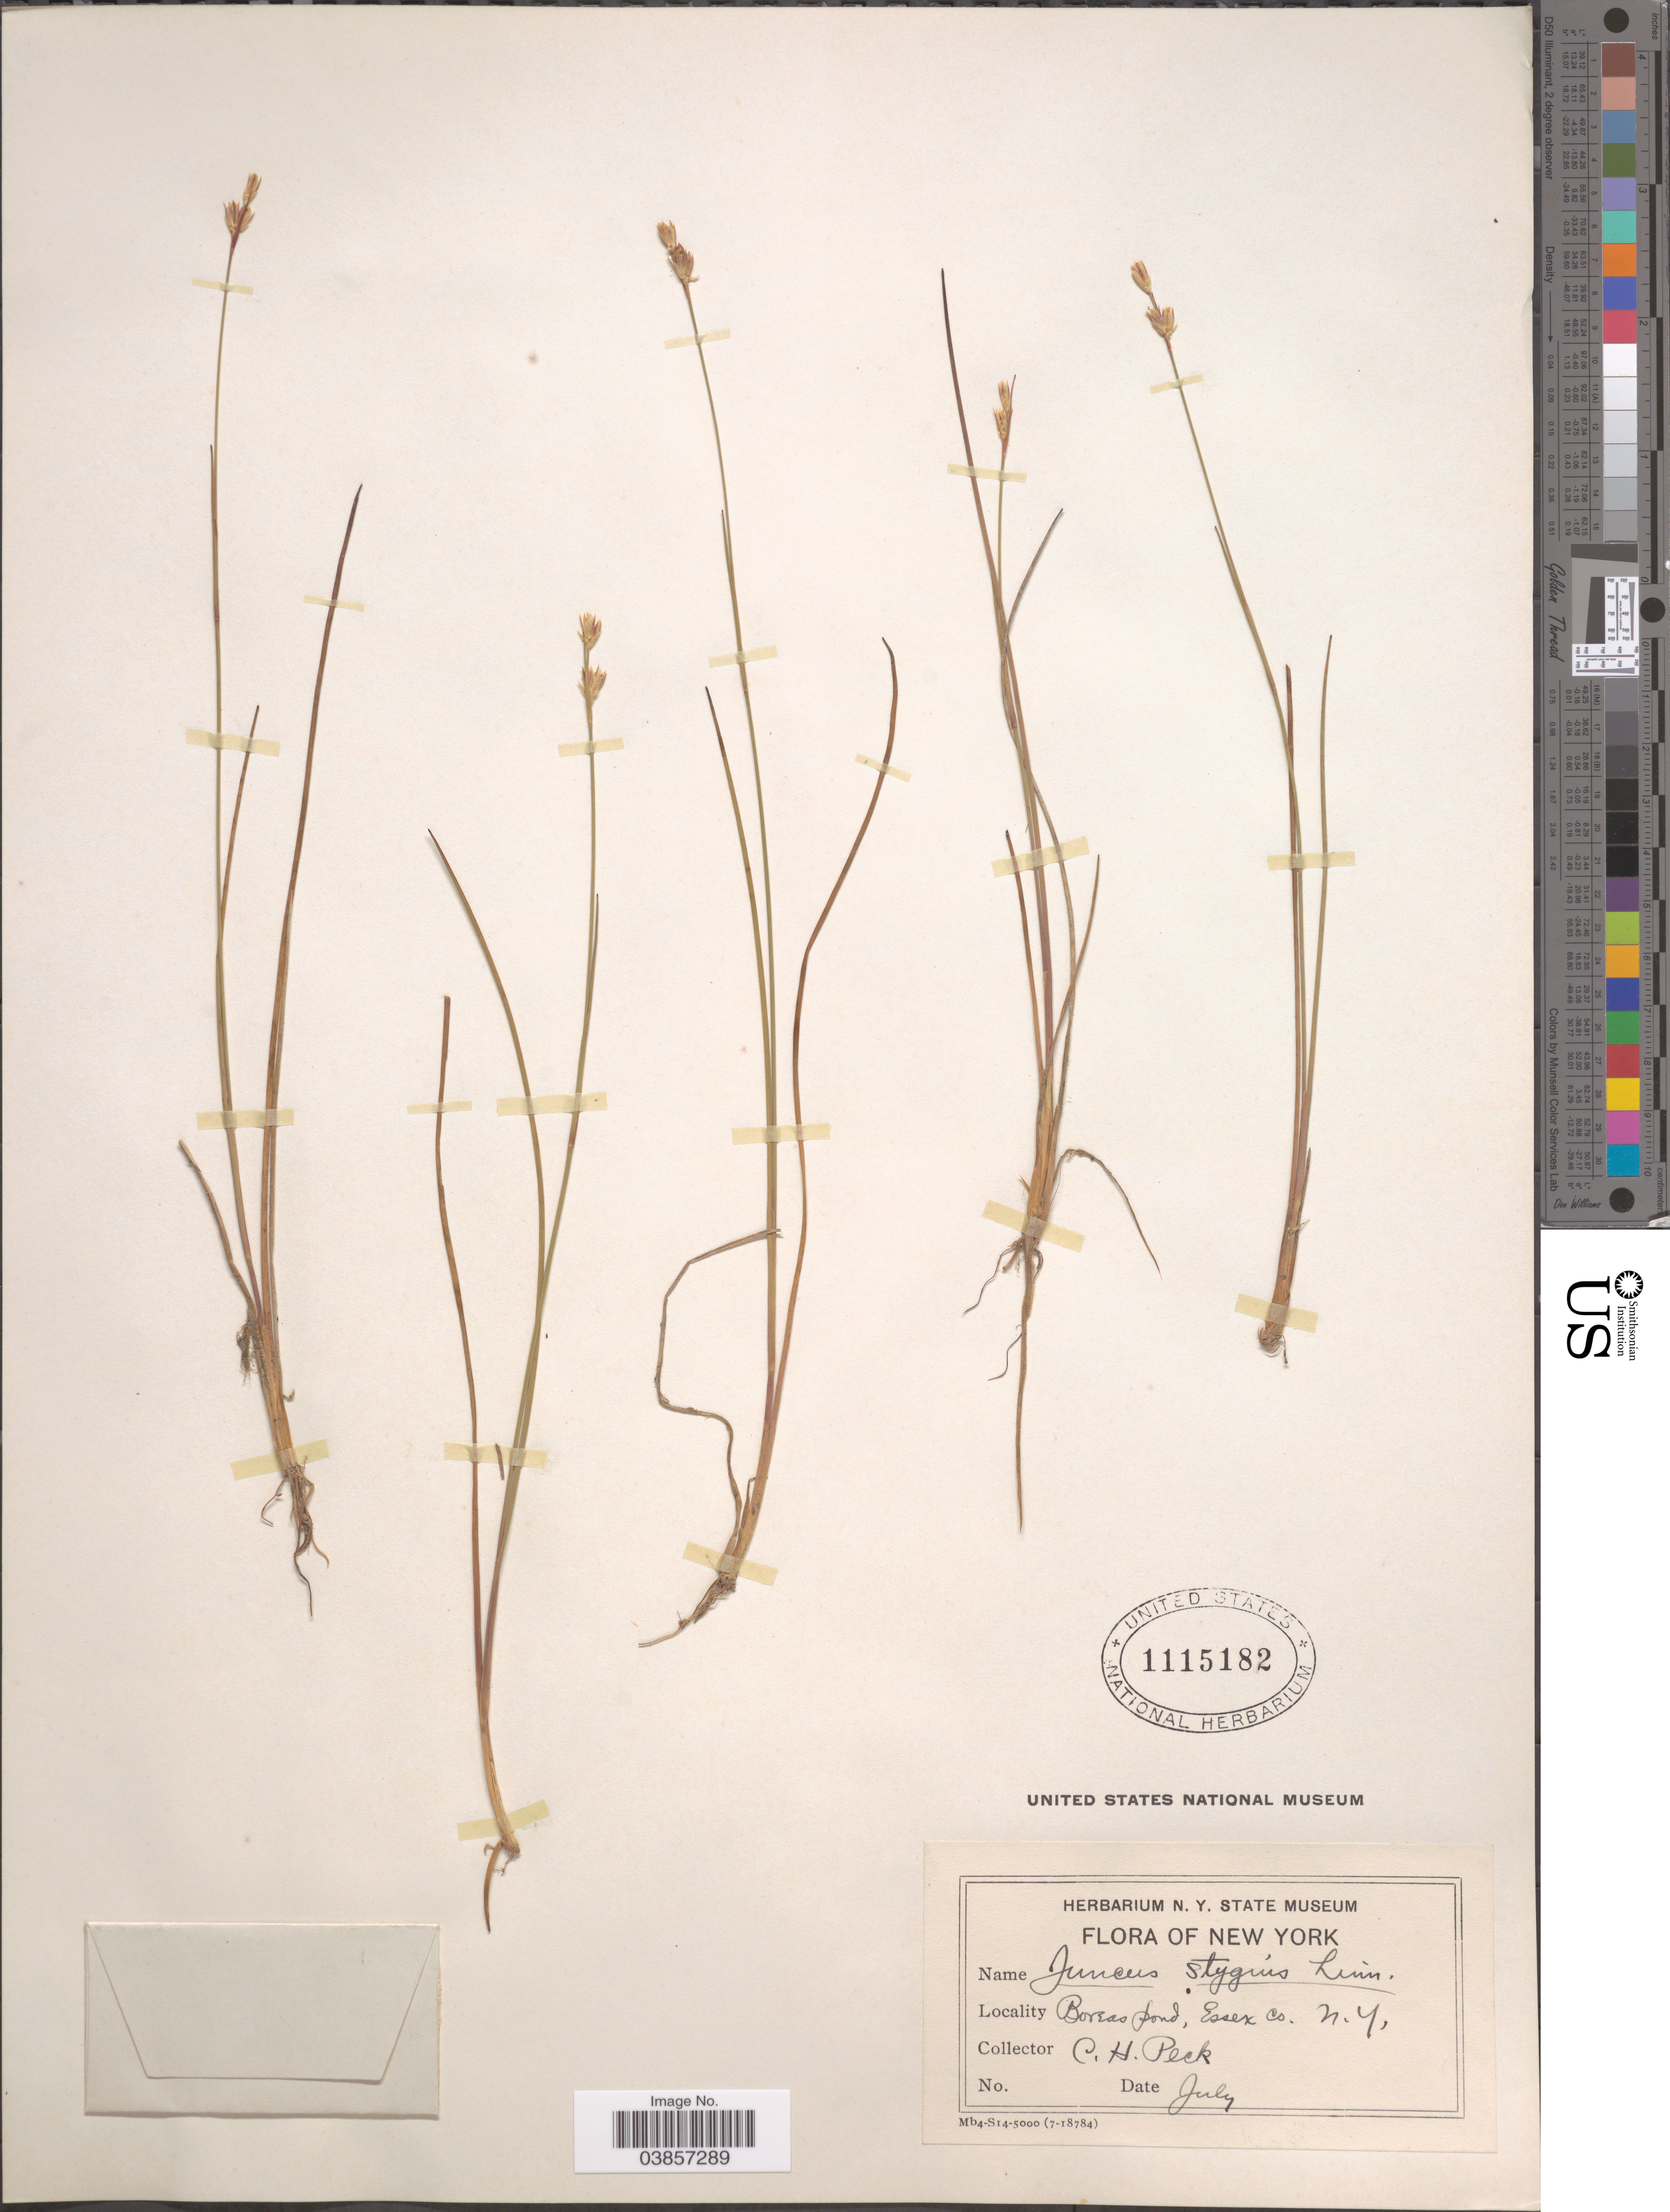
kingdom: Plantae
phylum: Tracheophyta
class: Liliopsida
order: Poales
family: Juncaceae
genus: Juncus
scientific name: Juncus stygius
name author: L.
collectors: C. H. Peck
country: United States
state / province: New York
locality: Boreas pond, Essex Co.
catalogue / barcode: US 1115182